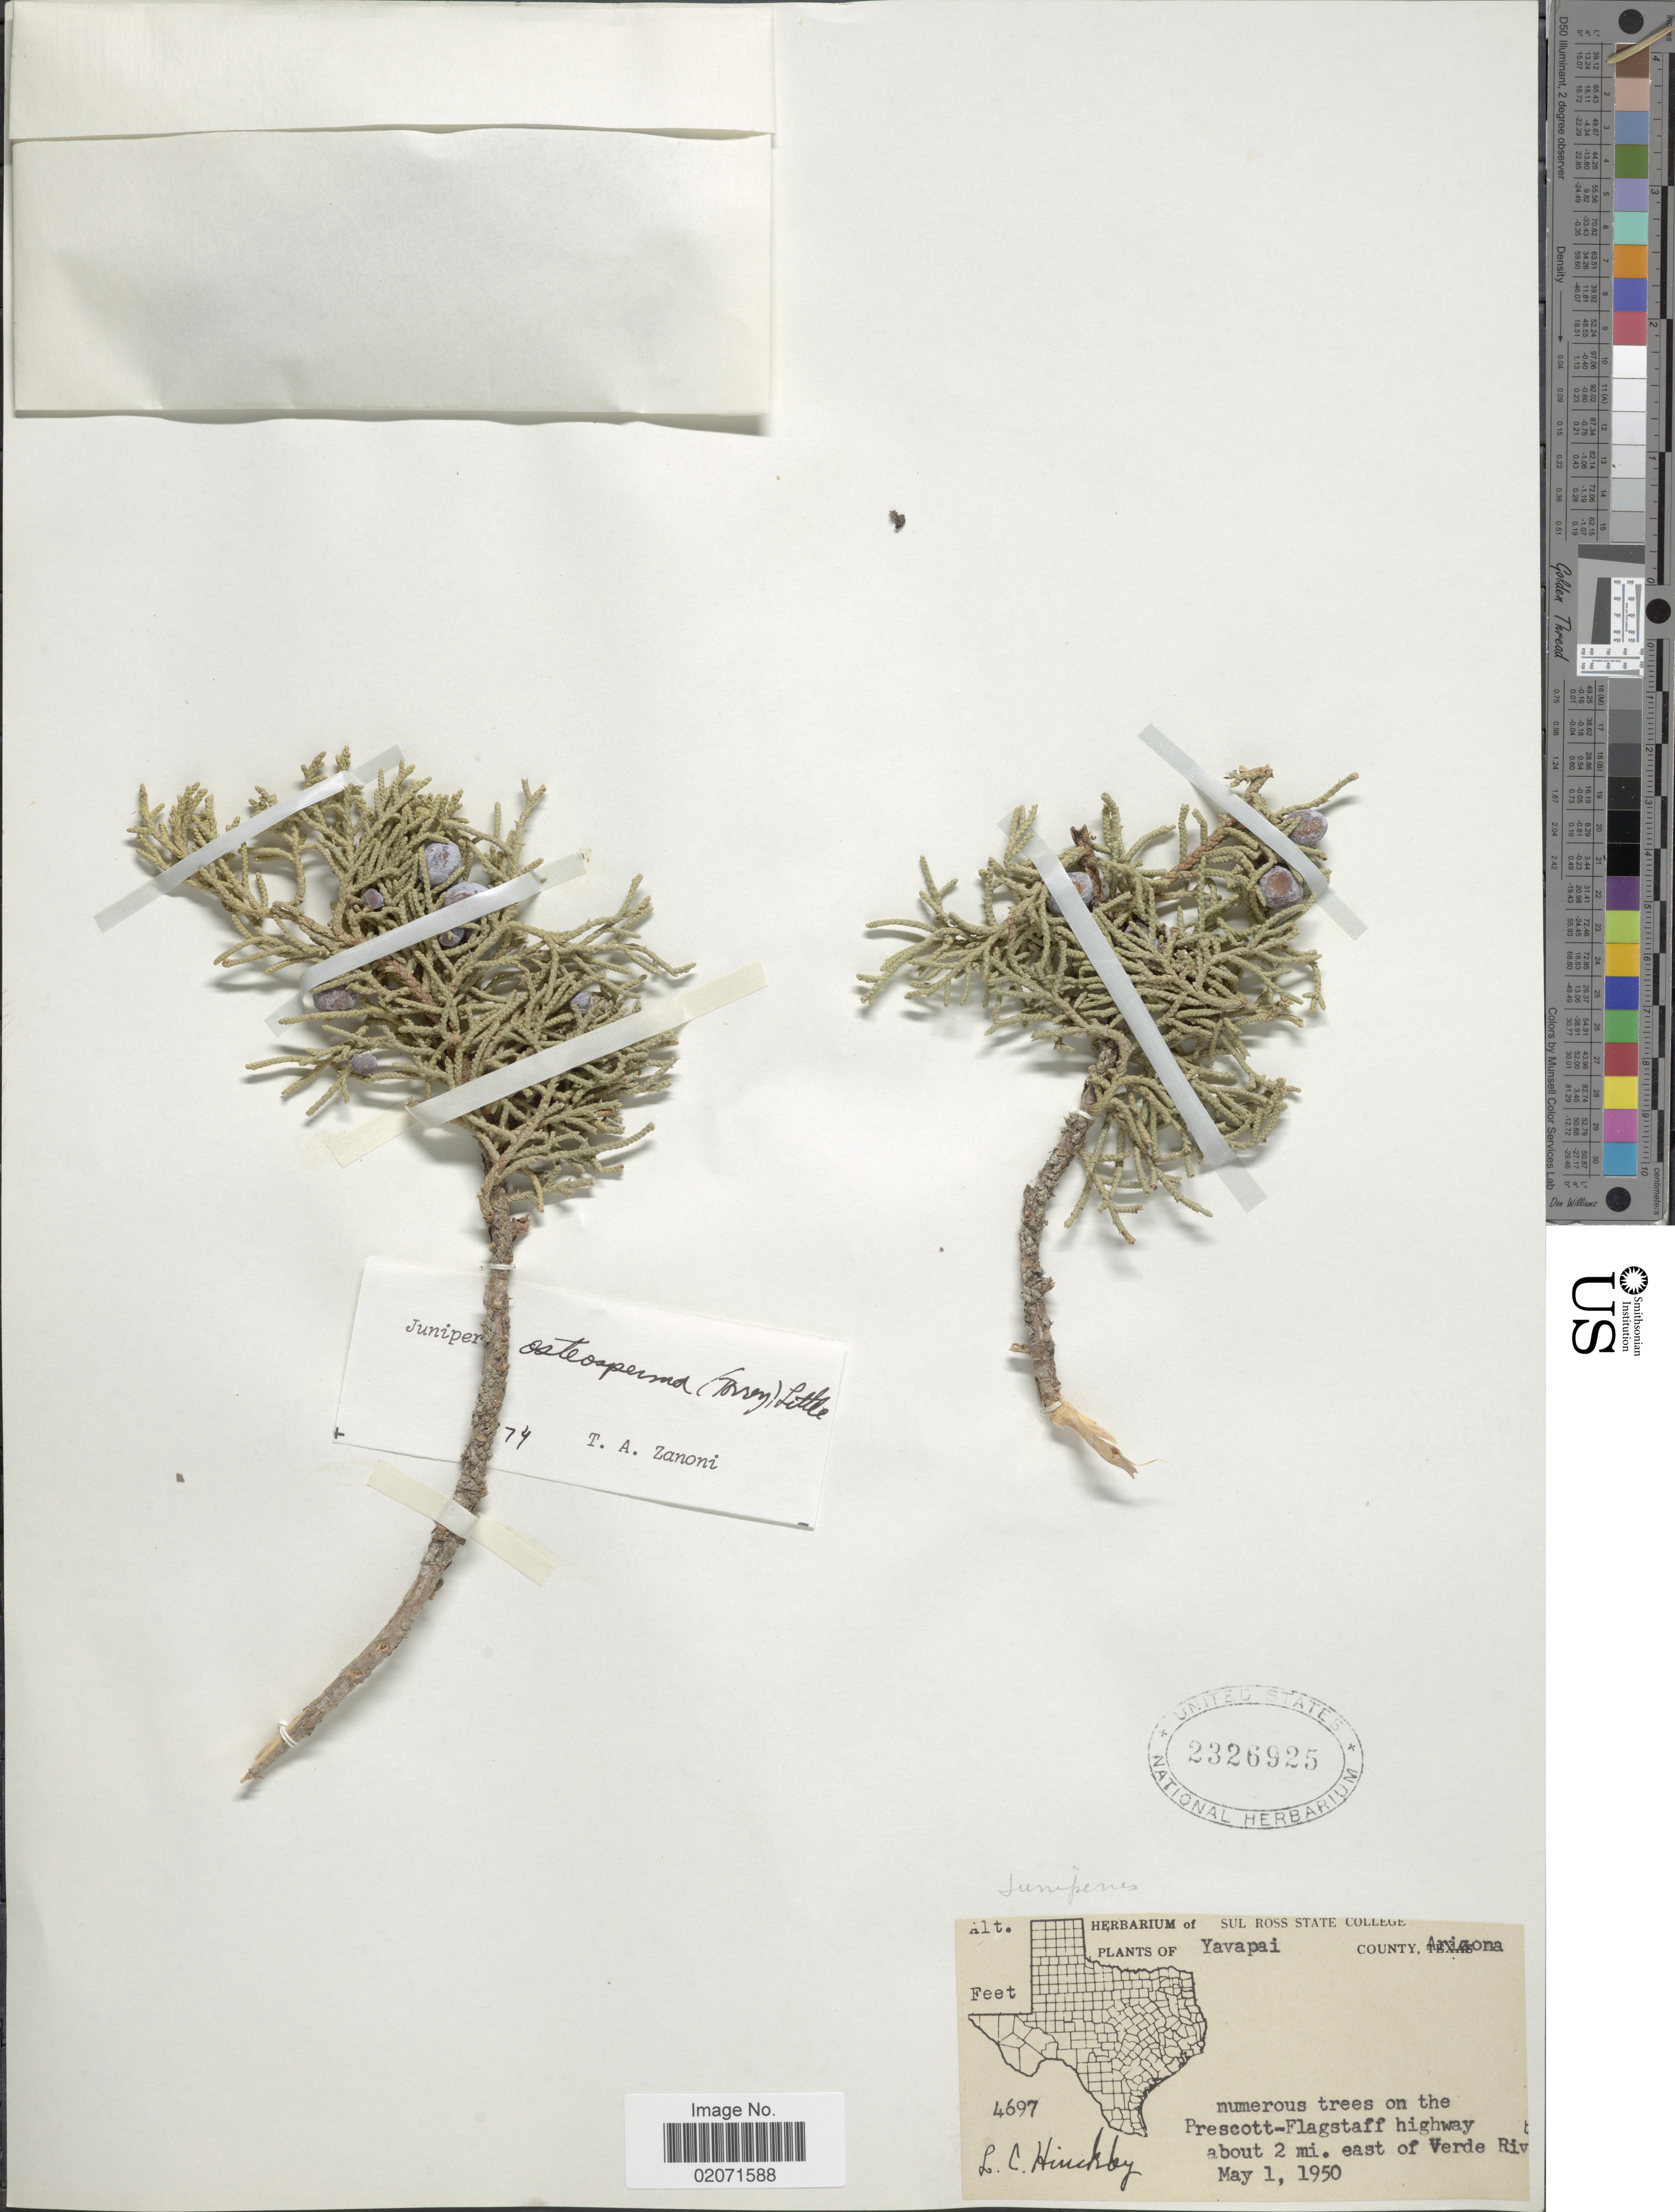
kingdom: Plantae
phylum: Tracheophyta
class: Pinopsida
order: Pinales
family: Cupressaceae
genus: Juniperus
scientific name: Juniperus osteosperma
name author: (Torr.) Little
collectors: L. Hinckley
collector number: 4697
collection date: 1950-05-01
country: United States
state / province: Arizona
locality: Yavapai County. Prescott- Flagstaff highway about 2 mi. east of Verde Riv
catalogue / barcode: US 2326925